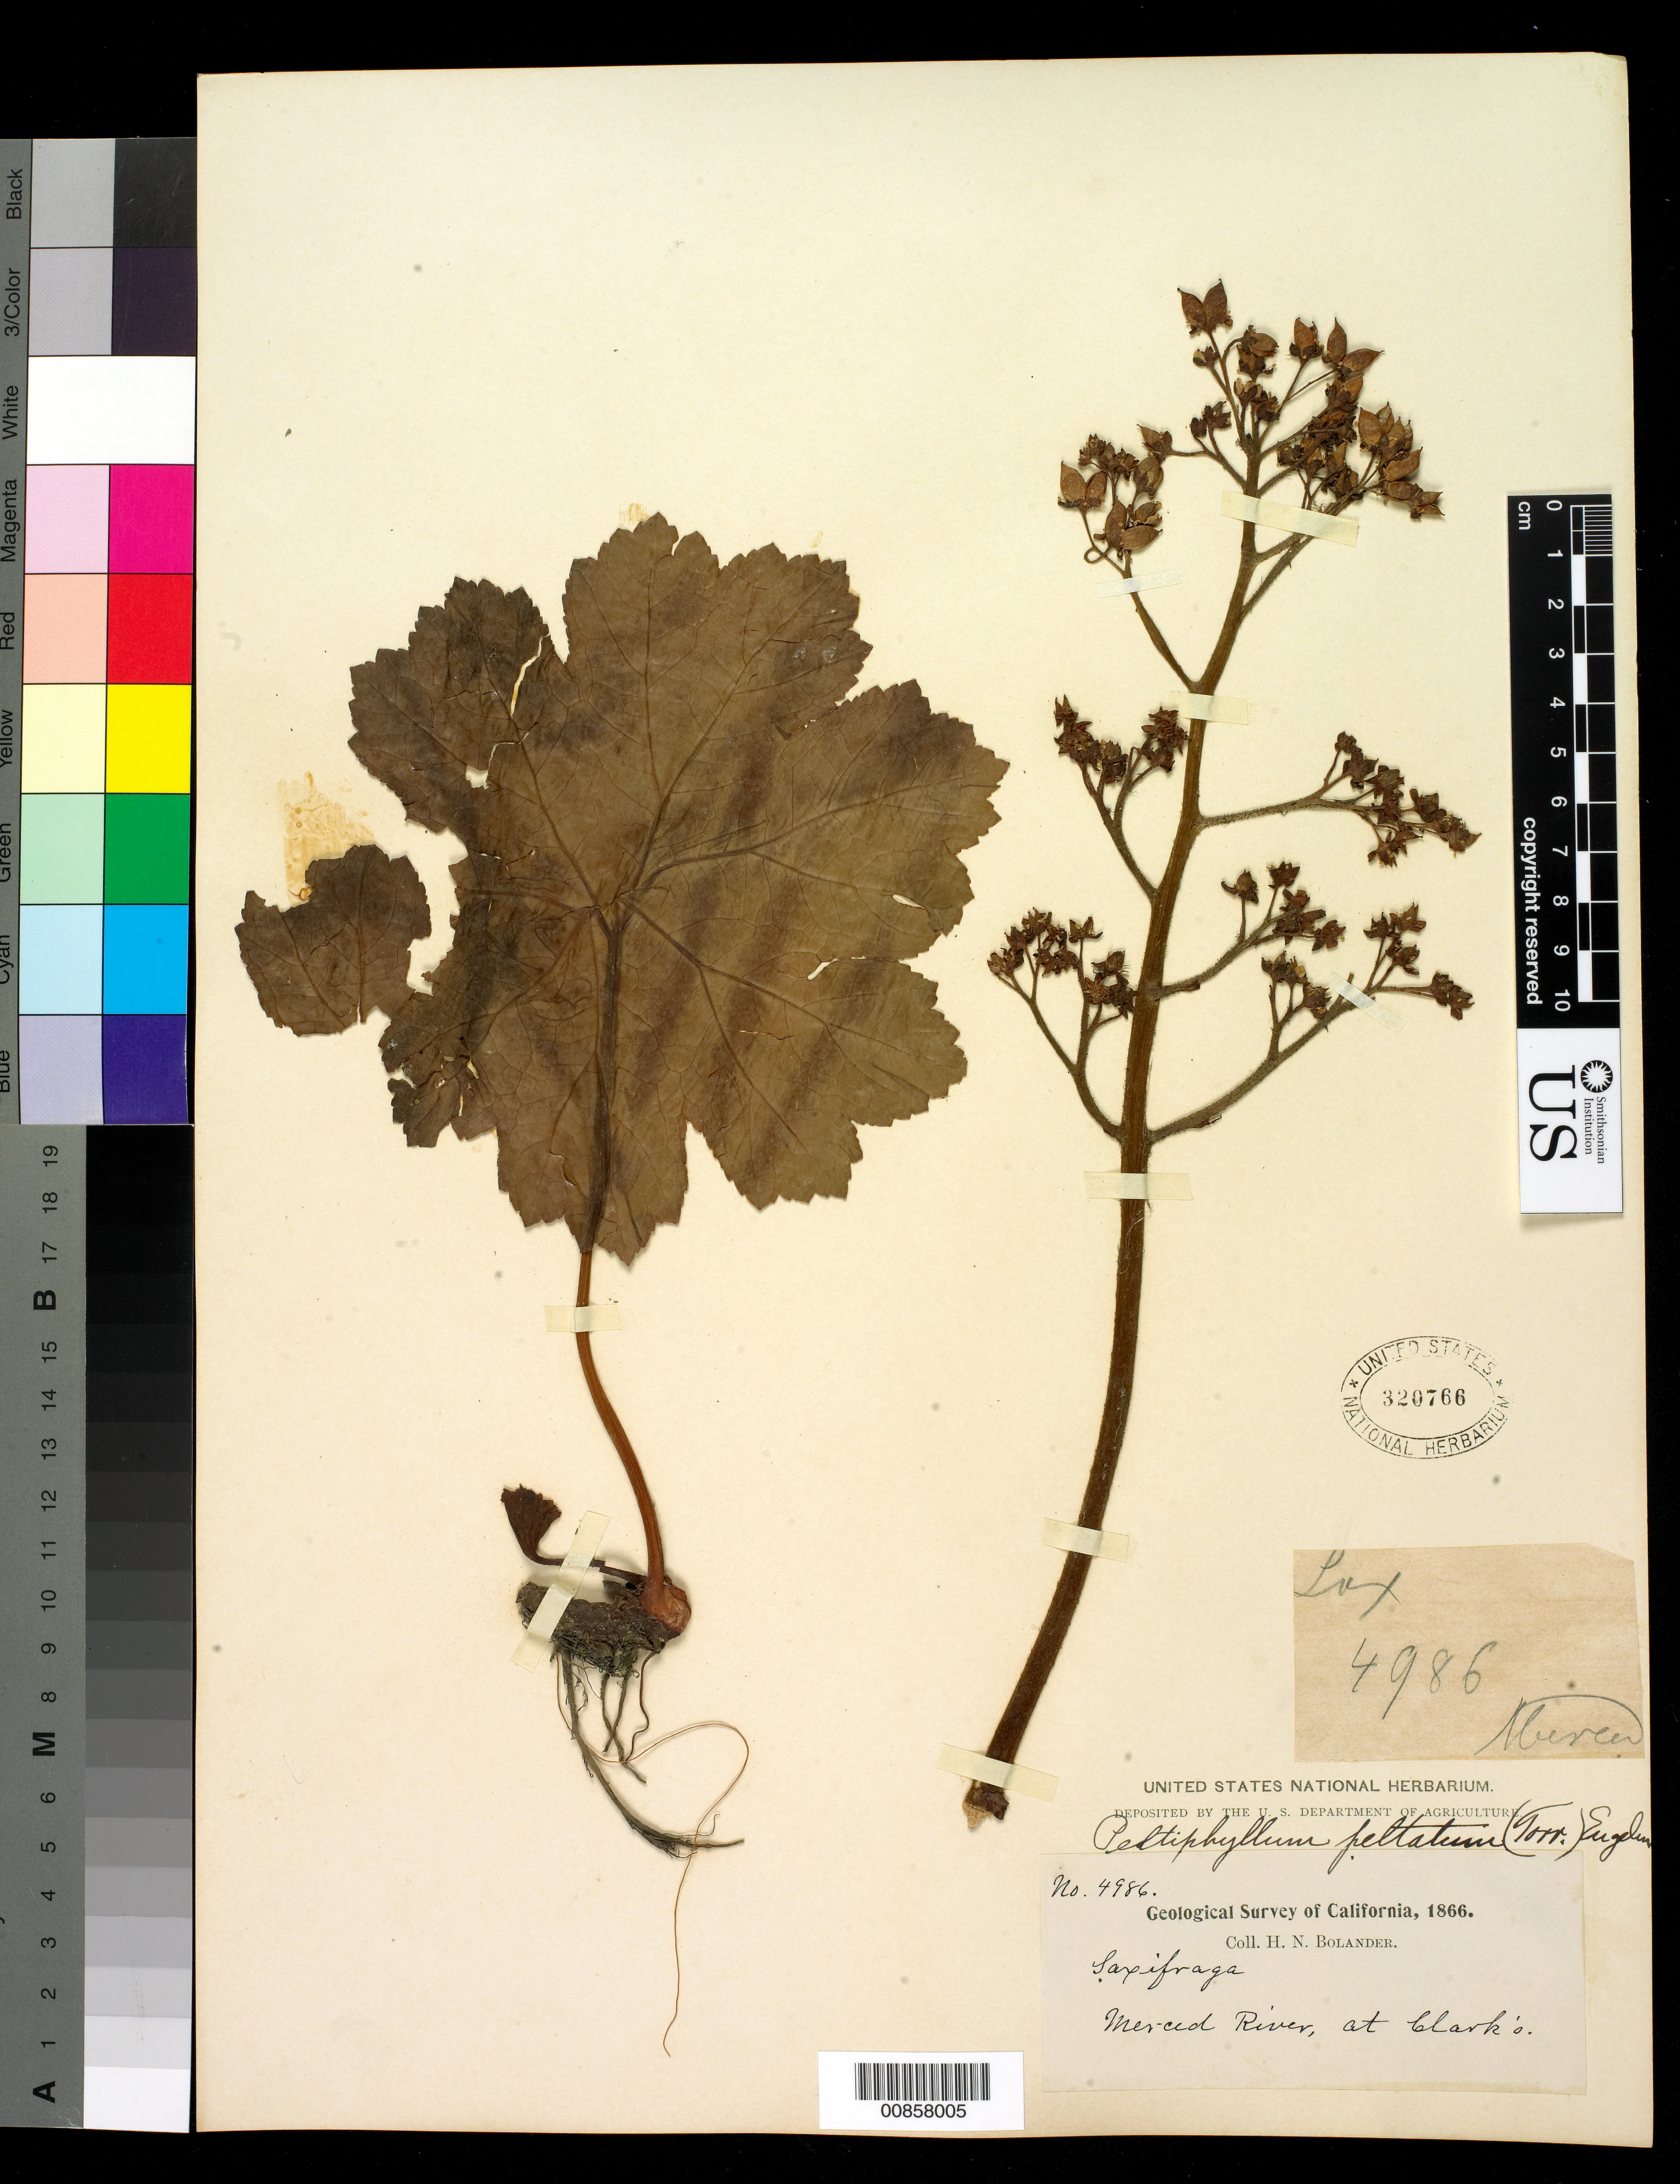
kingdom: Plantae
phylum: Tracheophyta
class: Magnoliopsida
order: Saxifragales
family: Saxifragaceae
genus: Darmera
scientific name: Darmera peltata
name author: (Torr. ex Benth.) Voss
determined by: Strong, Mark T., (BOT), Smithsonian Institution - National Museum of Natural History (UNITED STATES)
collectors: H. Bolander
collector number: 4986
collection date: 1866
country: United States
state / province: California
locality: Merced River at Clark's.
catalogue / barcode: US 320766